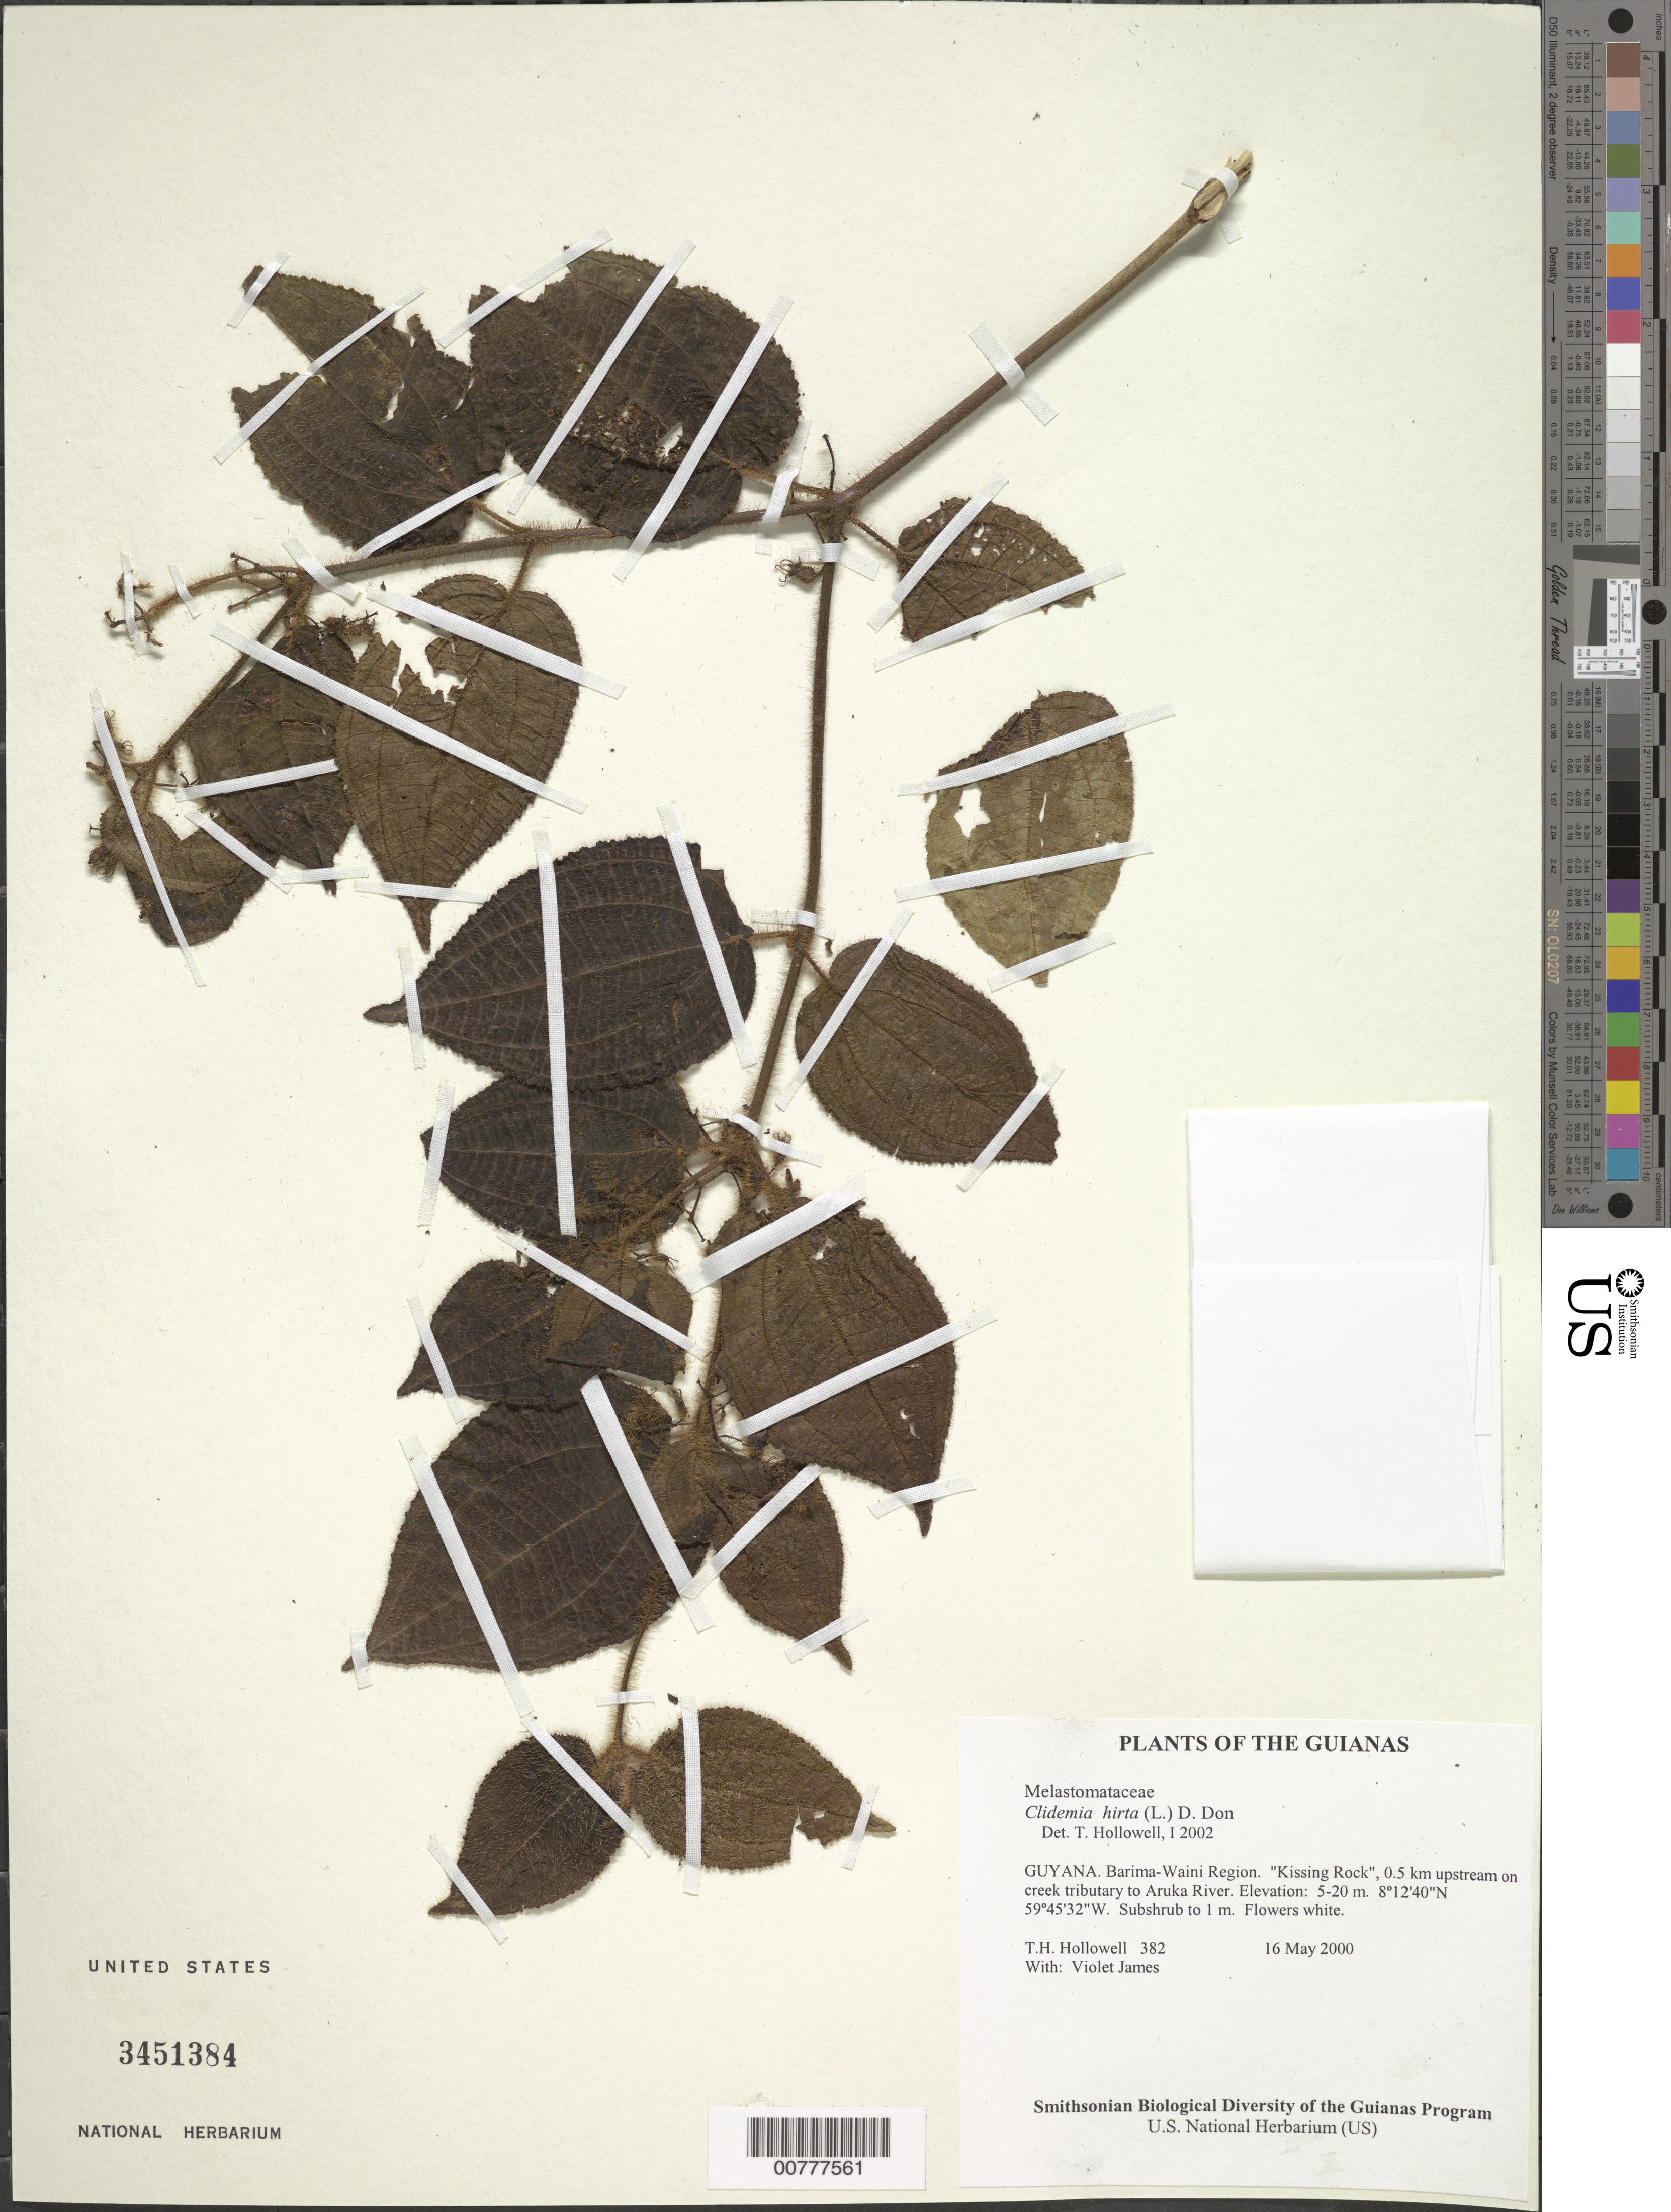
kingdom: Plantae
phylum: Tracheophyta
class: Magnoliopsida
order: Myrtales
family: Melastomataceae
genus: Clidemia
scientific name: Clidemia hirta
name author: (L.) D. Don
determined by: Hollowell, T. H., (BOT), Smithsonian Institution - National Museum of Natural History (UNITED STATES)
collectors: T. Hollowell & V. James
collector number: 382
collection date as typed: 16 May 2000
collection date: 2000-05-16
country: Guyana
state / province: Barima-Waini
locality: "Kissing Rock", 0.5 km upstream on creek tributary to Aruka River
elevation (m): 5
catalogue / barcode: US 3451384